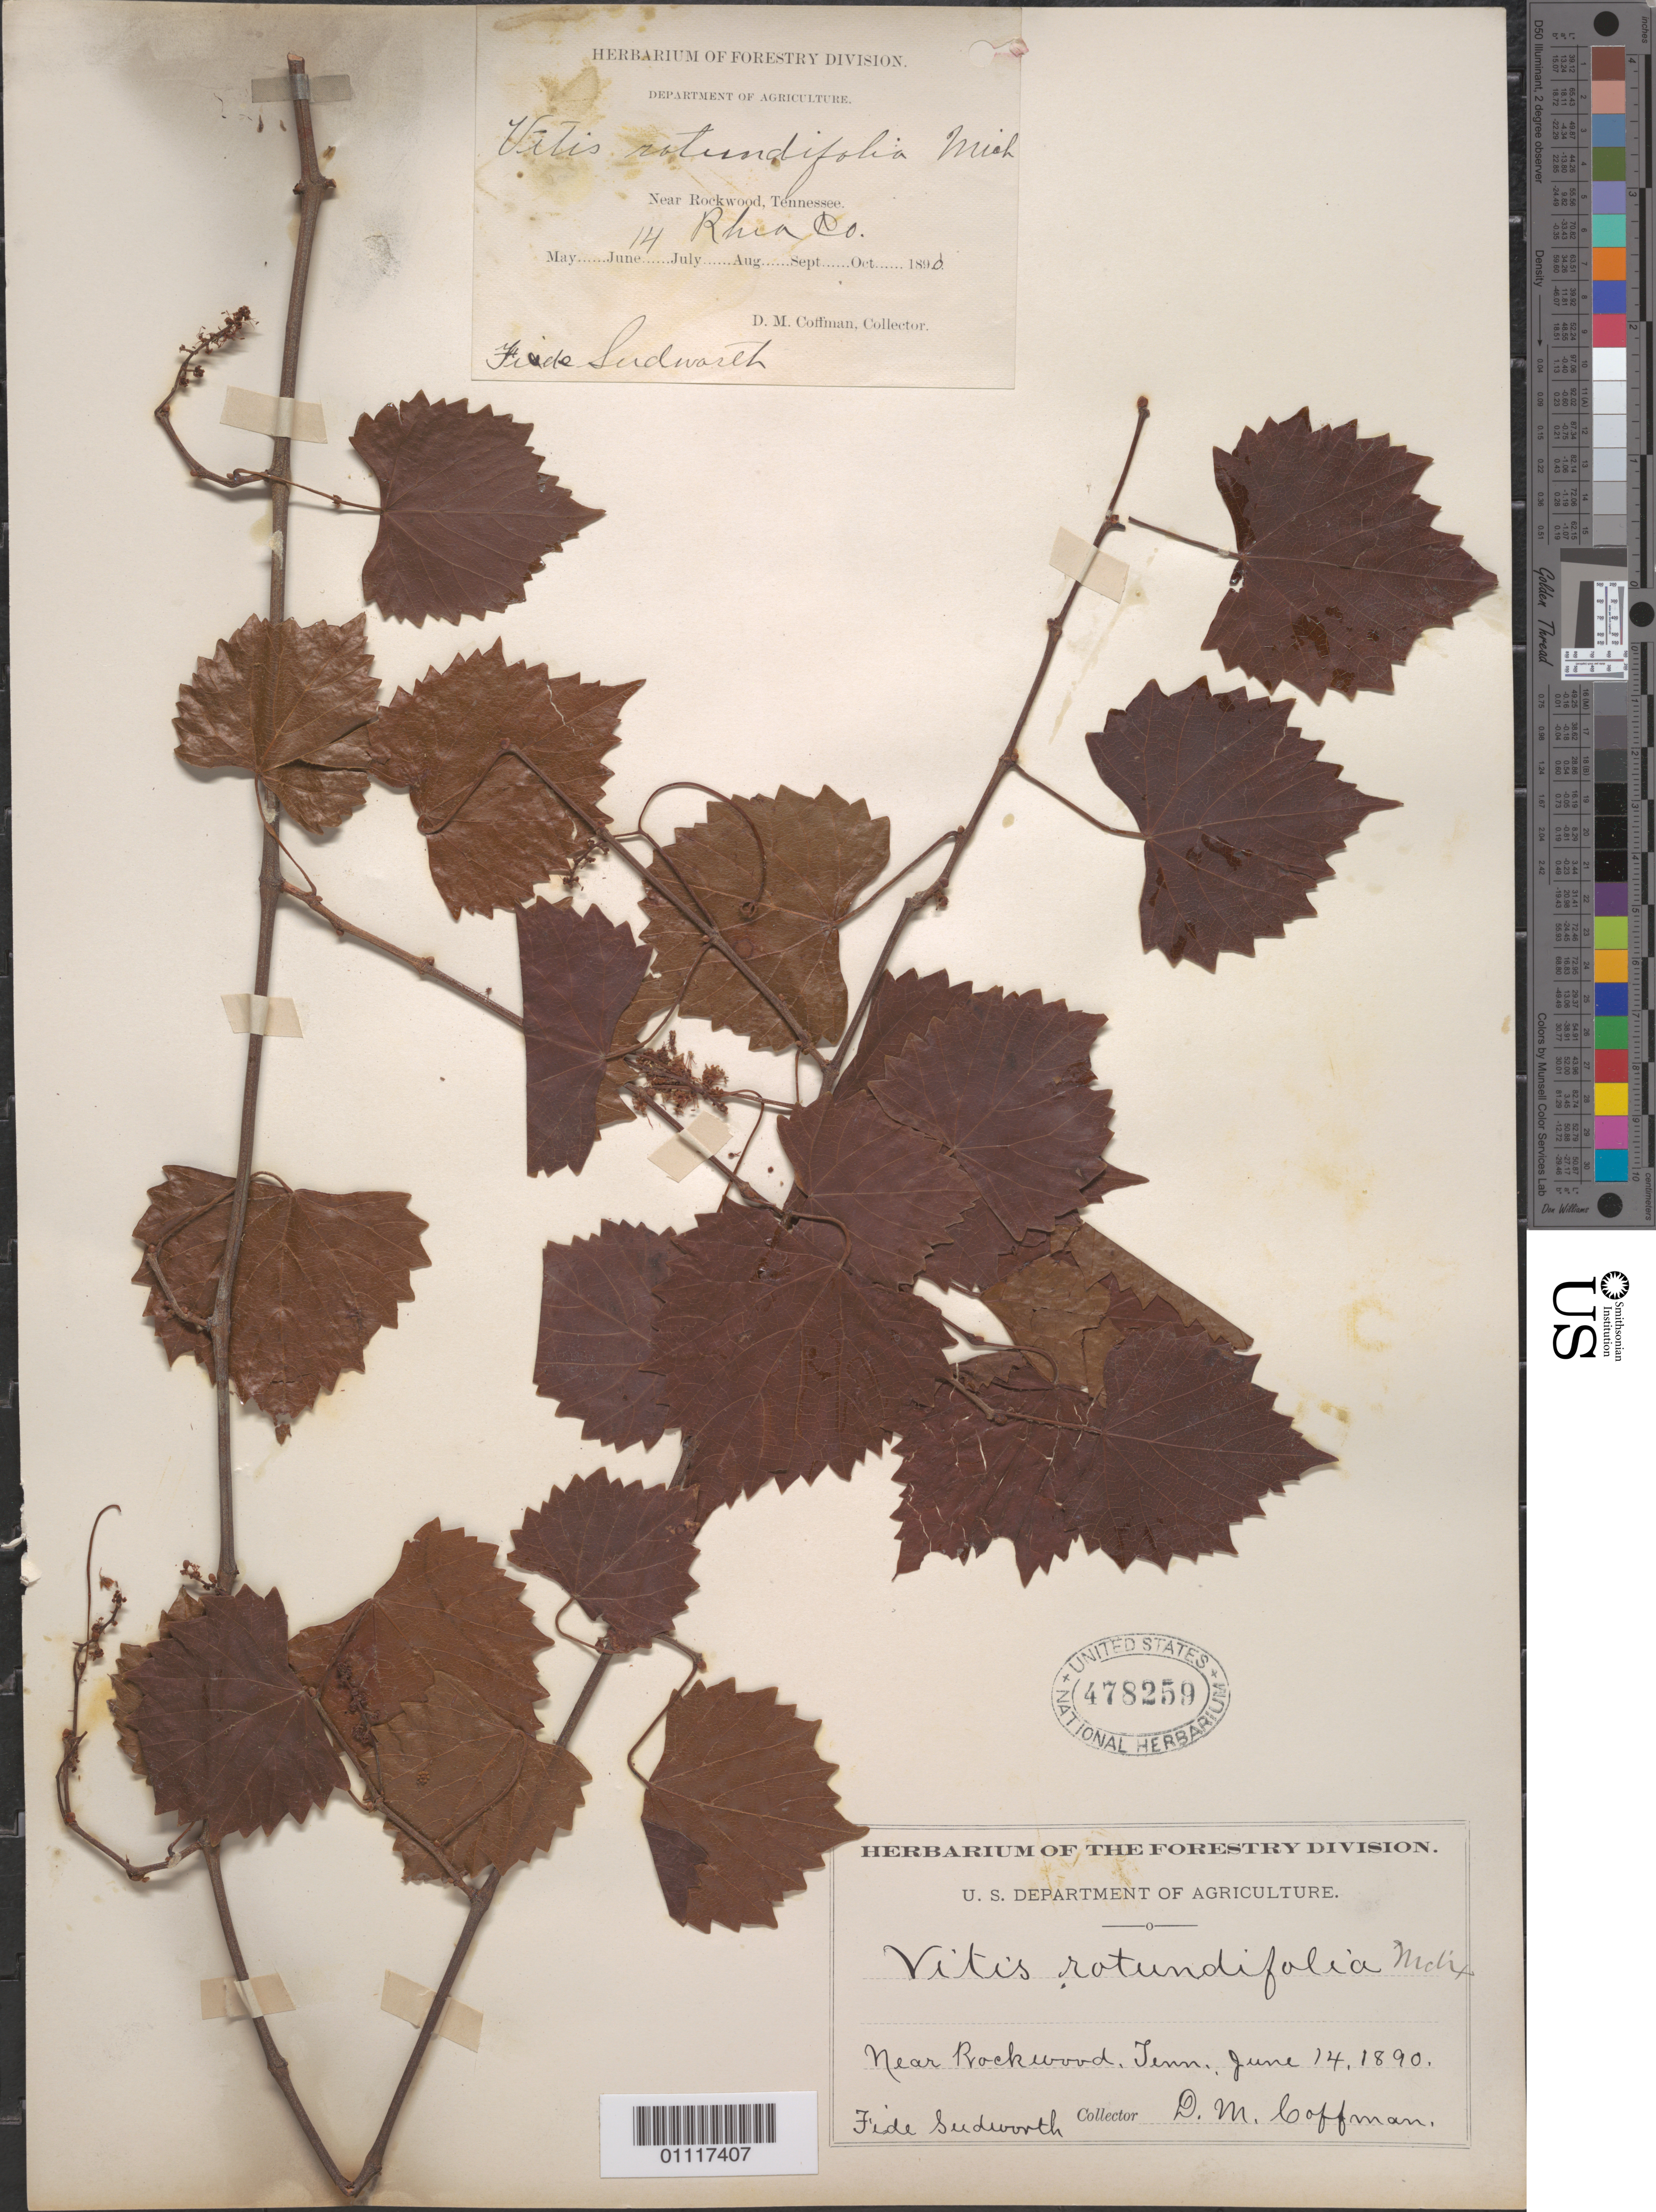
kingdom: Plantae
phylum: Tracheophyta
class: Magnoliopsida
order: Vitales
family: Vitaceae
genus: Vitis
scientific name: Vitis rotundifolia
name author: Michx.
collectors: D. M. Coffman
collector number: s,n,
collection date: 1890-06-14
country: United States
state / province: Tennessee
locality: Near Rockwood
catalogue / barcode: US 478259